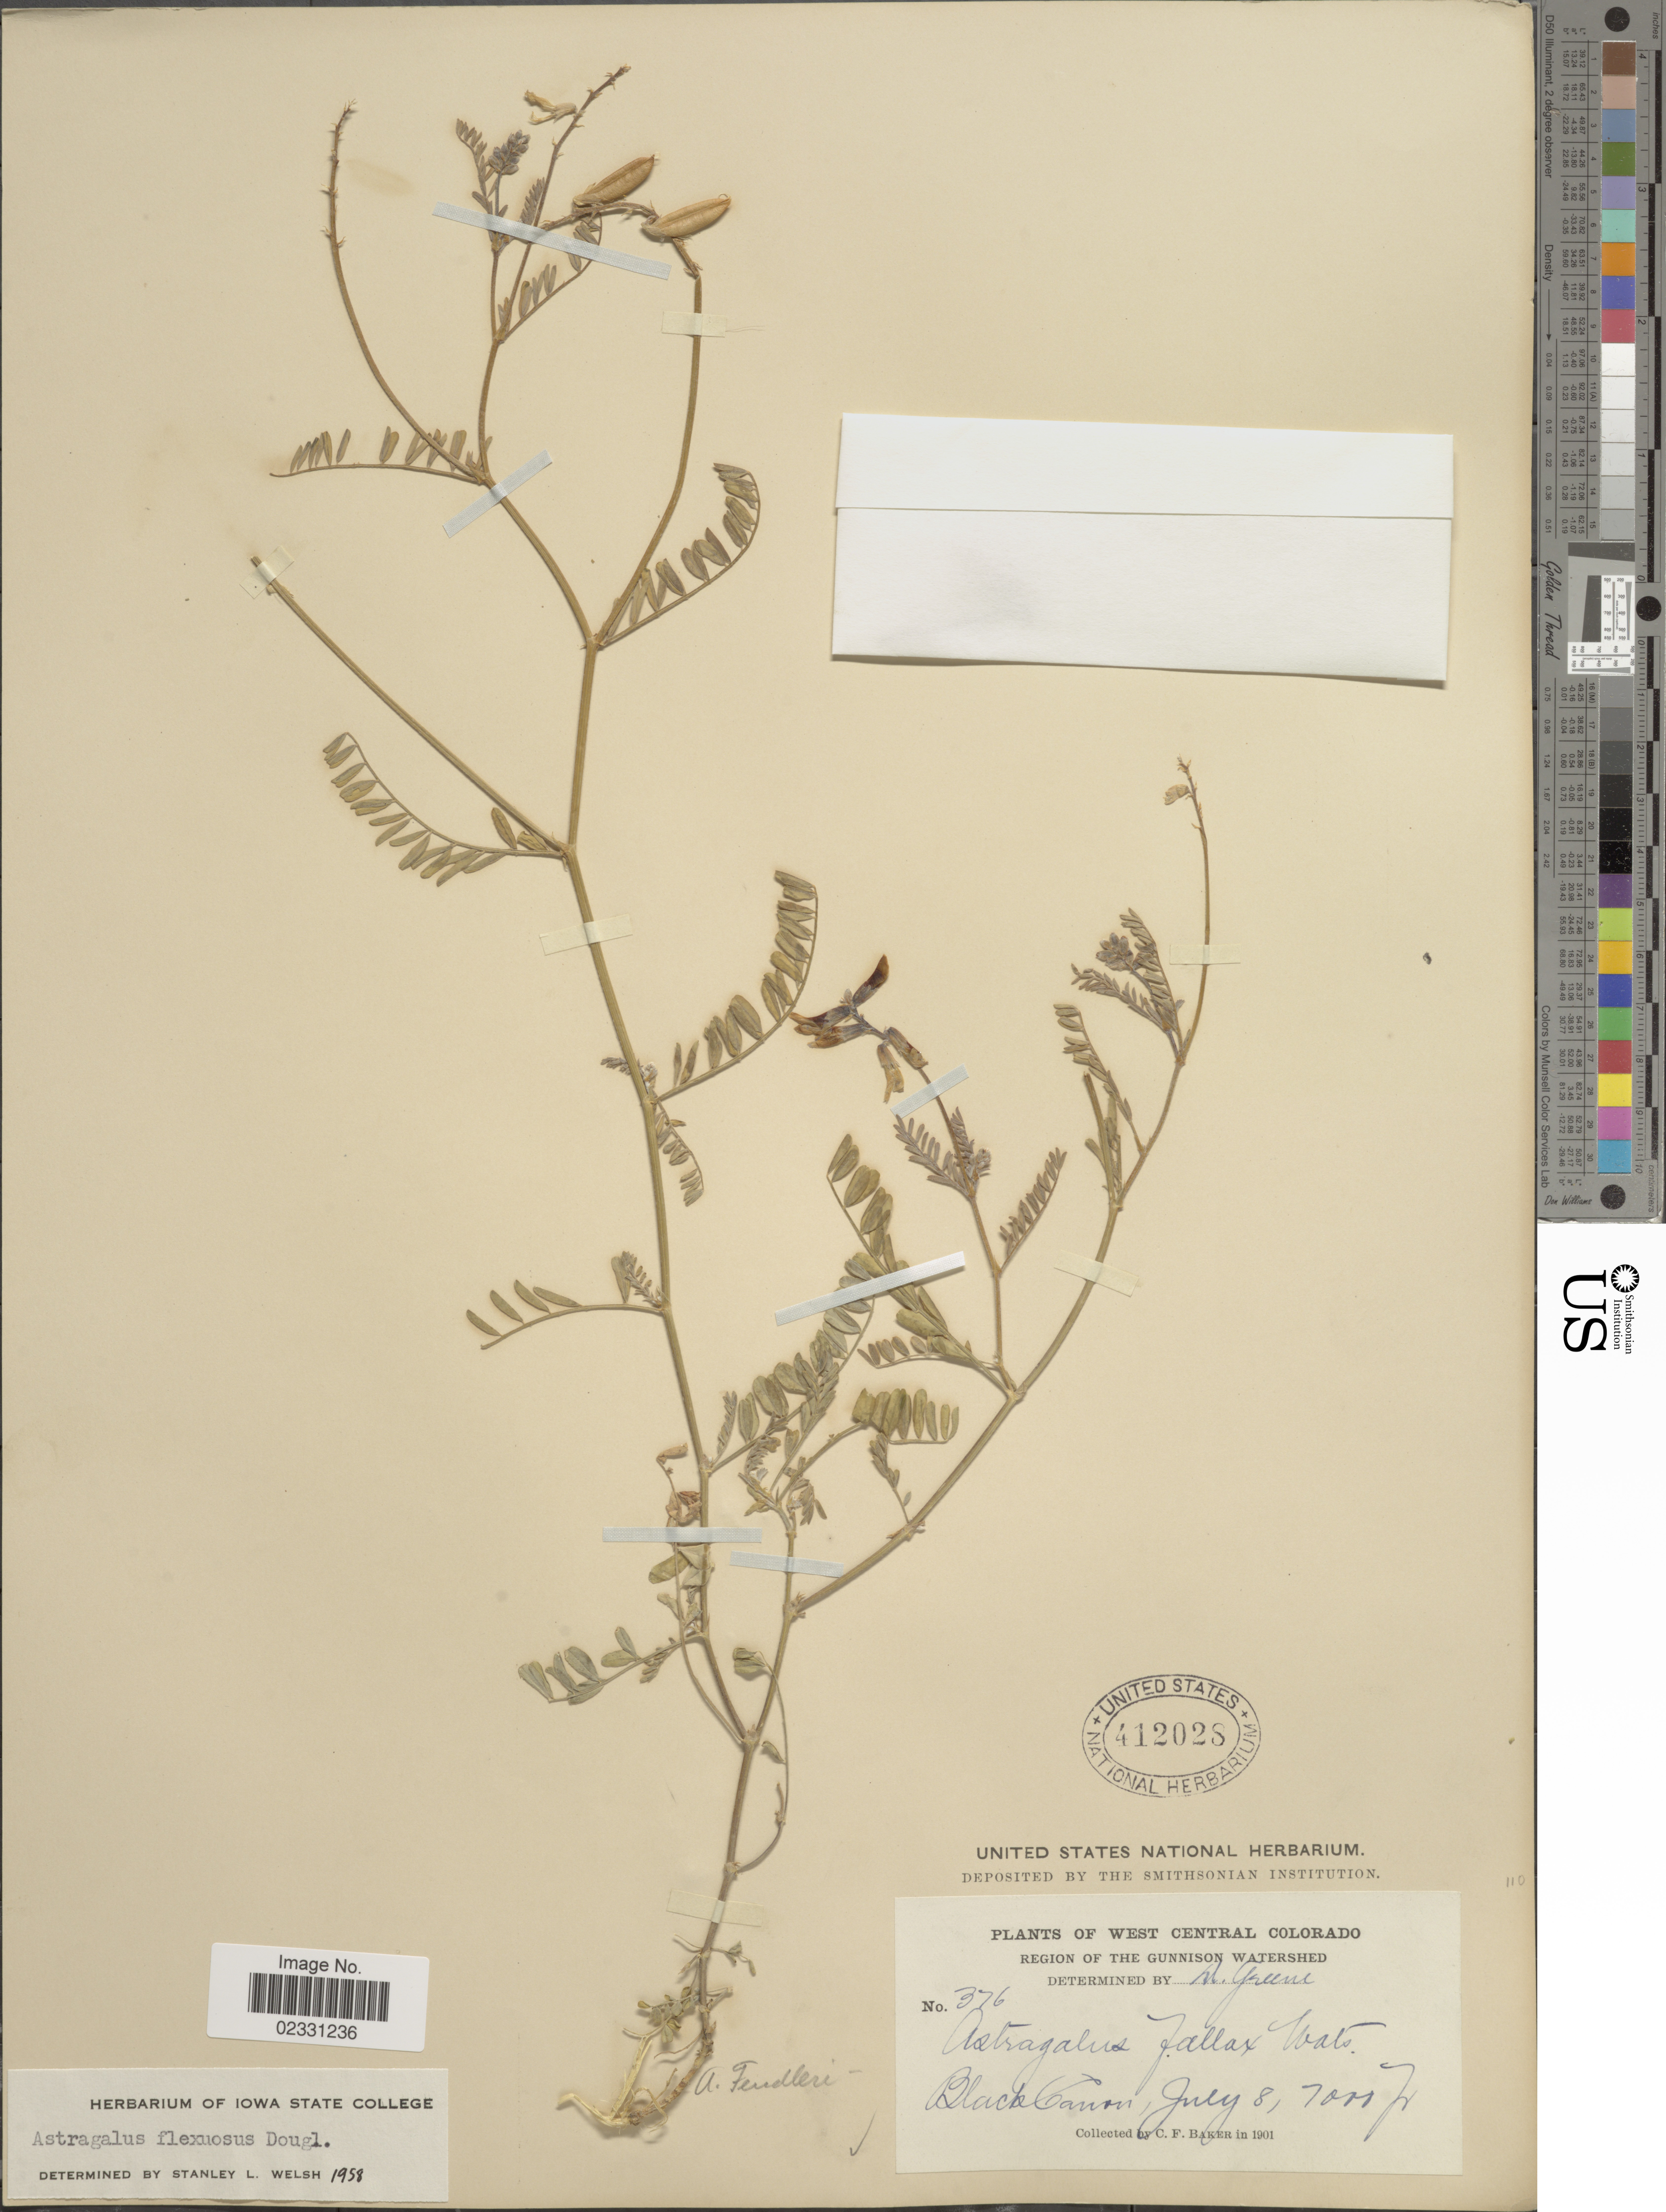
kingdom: Plantae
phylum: Tracheophyta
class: Magnoliopsida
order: Fabales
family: Fabaceae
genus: Astragalus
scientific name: Astragalus flexuosus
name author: (Hook.) Douglas ex G. Don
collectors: C. F. Baker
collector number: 376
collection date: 1901-07-08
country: United States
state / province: Colorado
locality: West Central Colorado. Region of the Gunnison Watershed. Black Canon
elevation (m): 2134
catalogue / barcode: US 412028